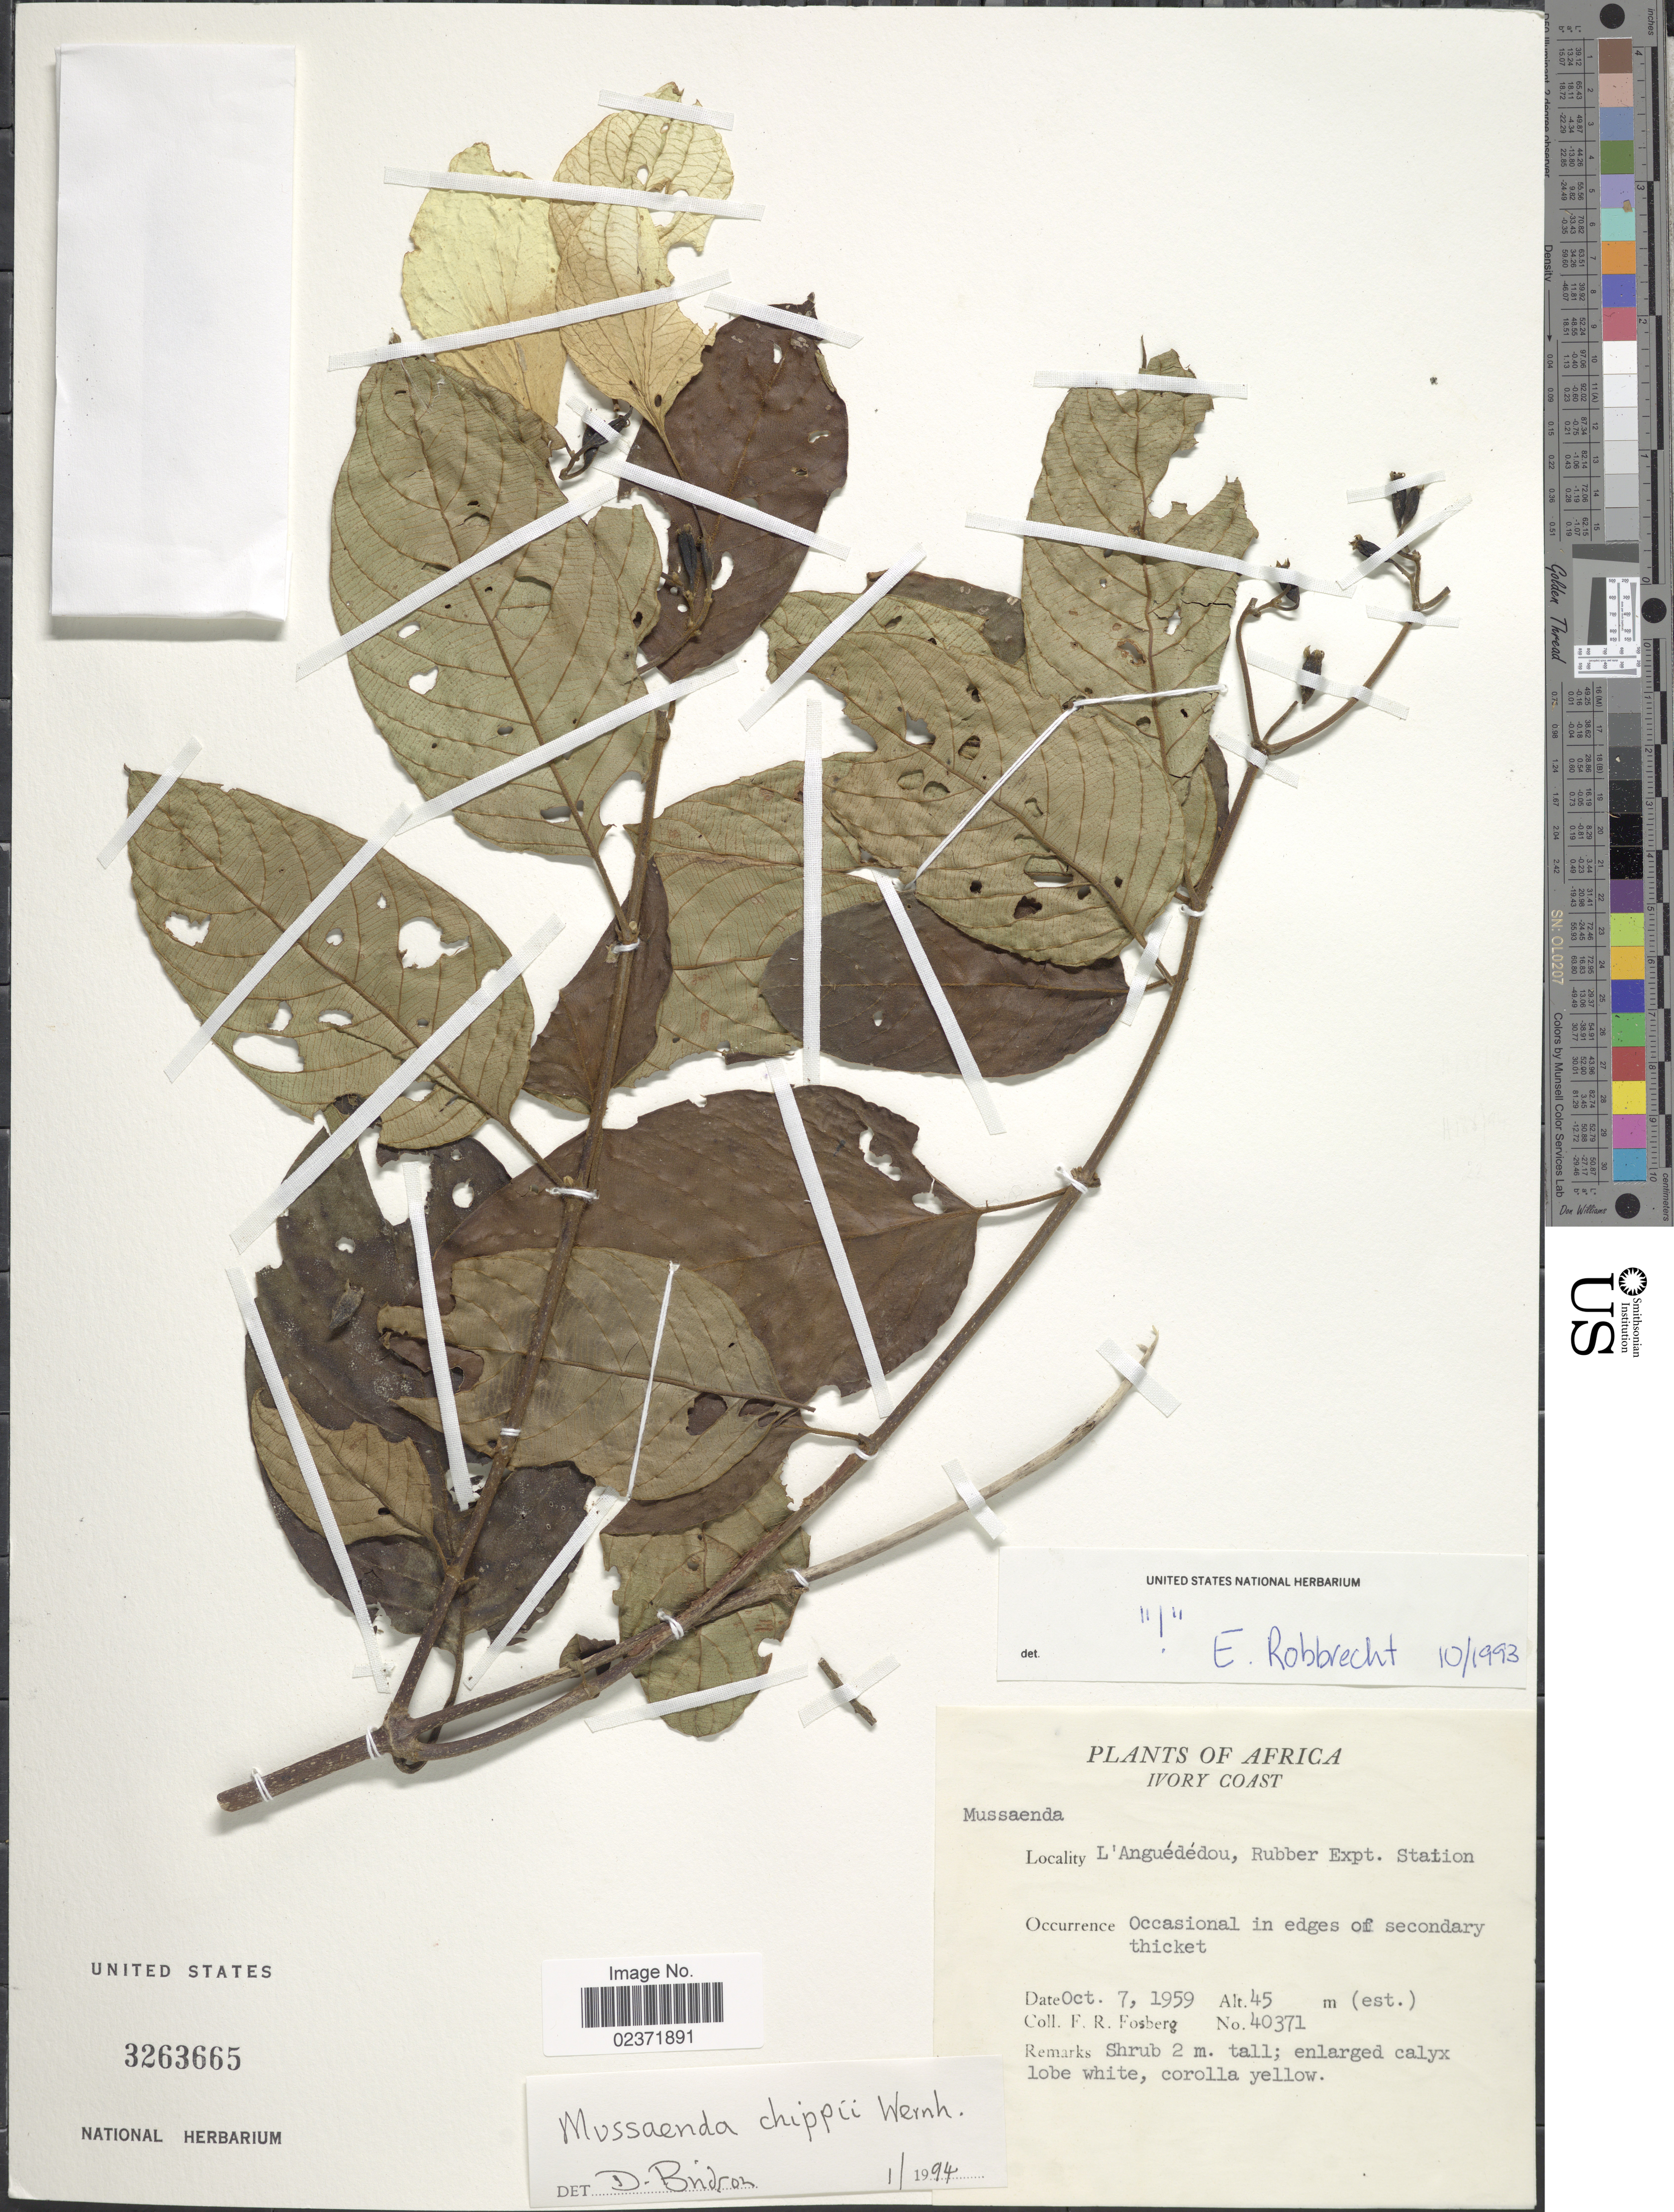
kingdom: Plantae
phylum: Tracheophyta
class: Magnoliopsida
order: Gentianales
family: Rubiaceae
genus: Mussaenda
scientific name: Mussaenda chippii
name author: Wernham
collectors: F. R. Fosberg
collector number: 40371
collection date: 1959-10-07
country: Ivory Coast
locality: L'Anguededou, Rubber Expt. Station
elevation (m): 45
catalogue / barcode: US 3263665